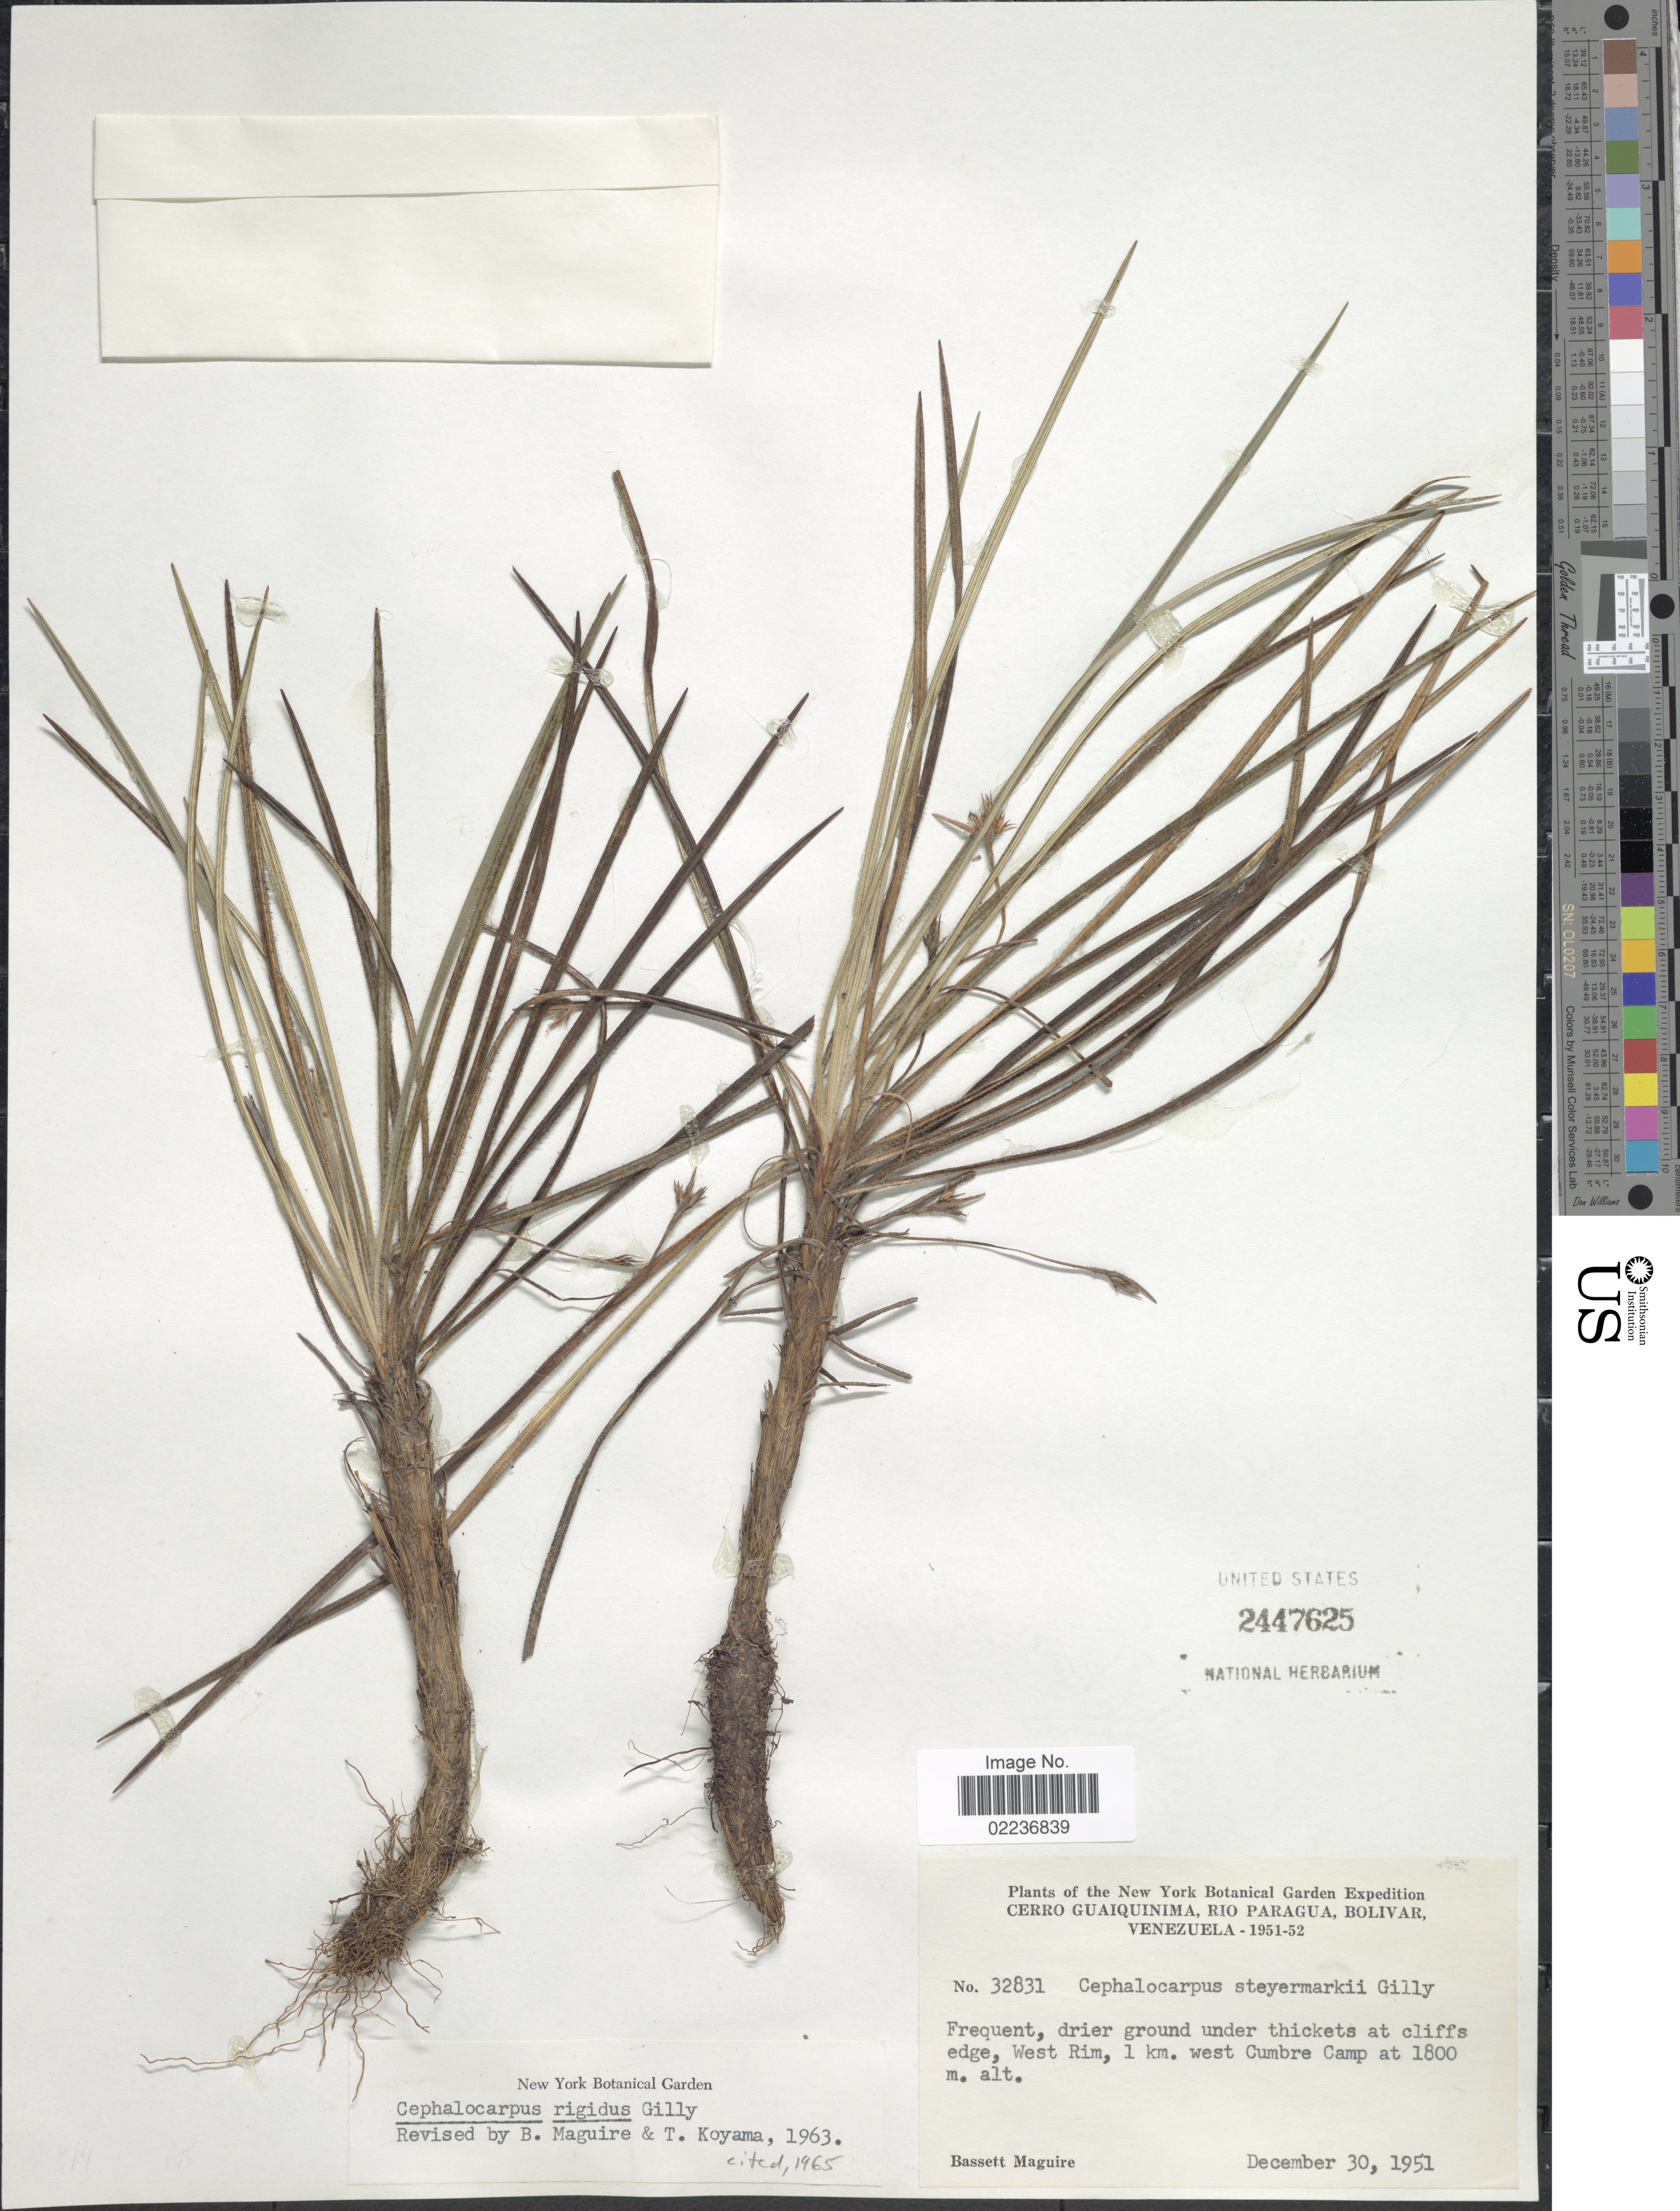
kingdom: Plantae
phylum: Tracheophyta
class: Liliopsida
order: Poales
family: Cyperaceae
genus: Cephalocarpus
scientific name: Cephalocarpus rigidus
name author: Gilly ex Gleason & Killip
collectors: B. Maguire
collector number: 32831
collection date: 1951-12-30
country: Venezuela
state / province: Bolivar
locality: Cerro Guaquinma, Rio Paragua, drier ground under thickets at cliffs edge, West Rim, 1 km. west Cumbre Camp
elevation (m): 1800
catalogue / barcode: US 2447625